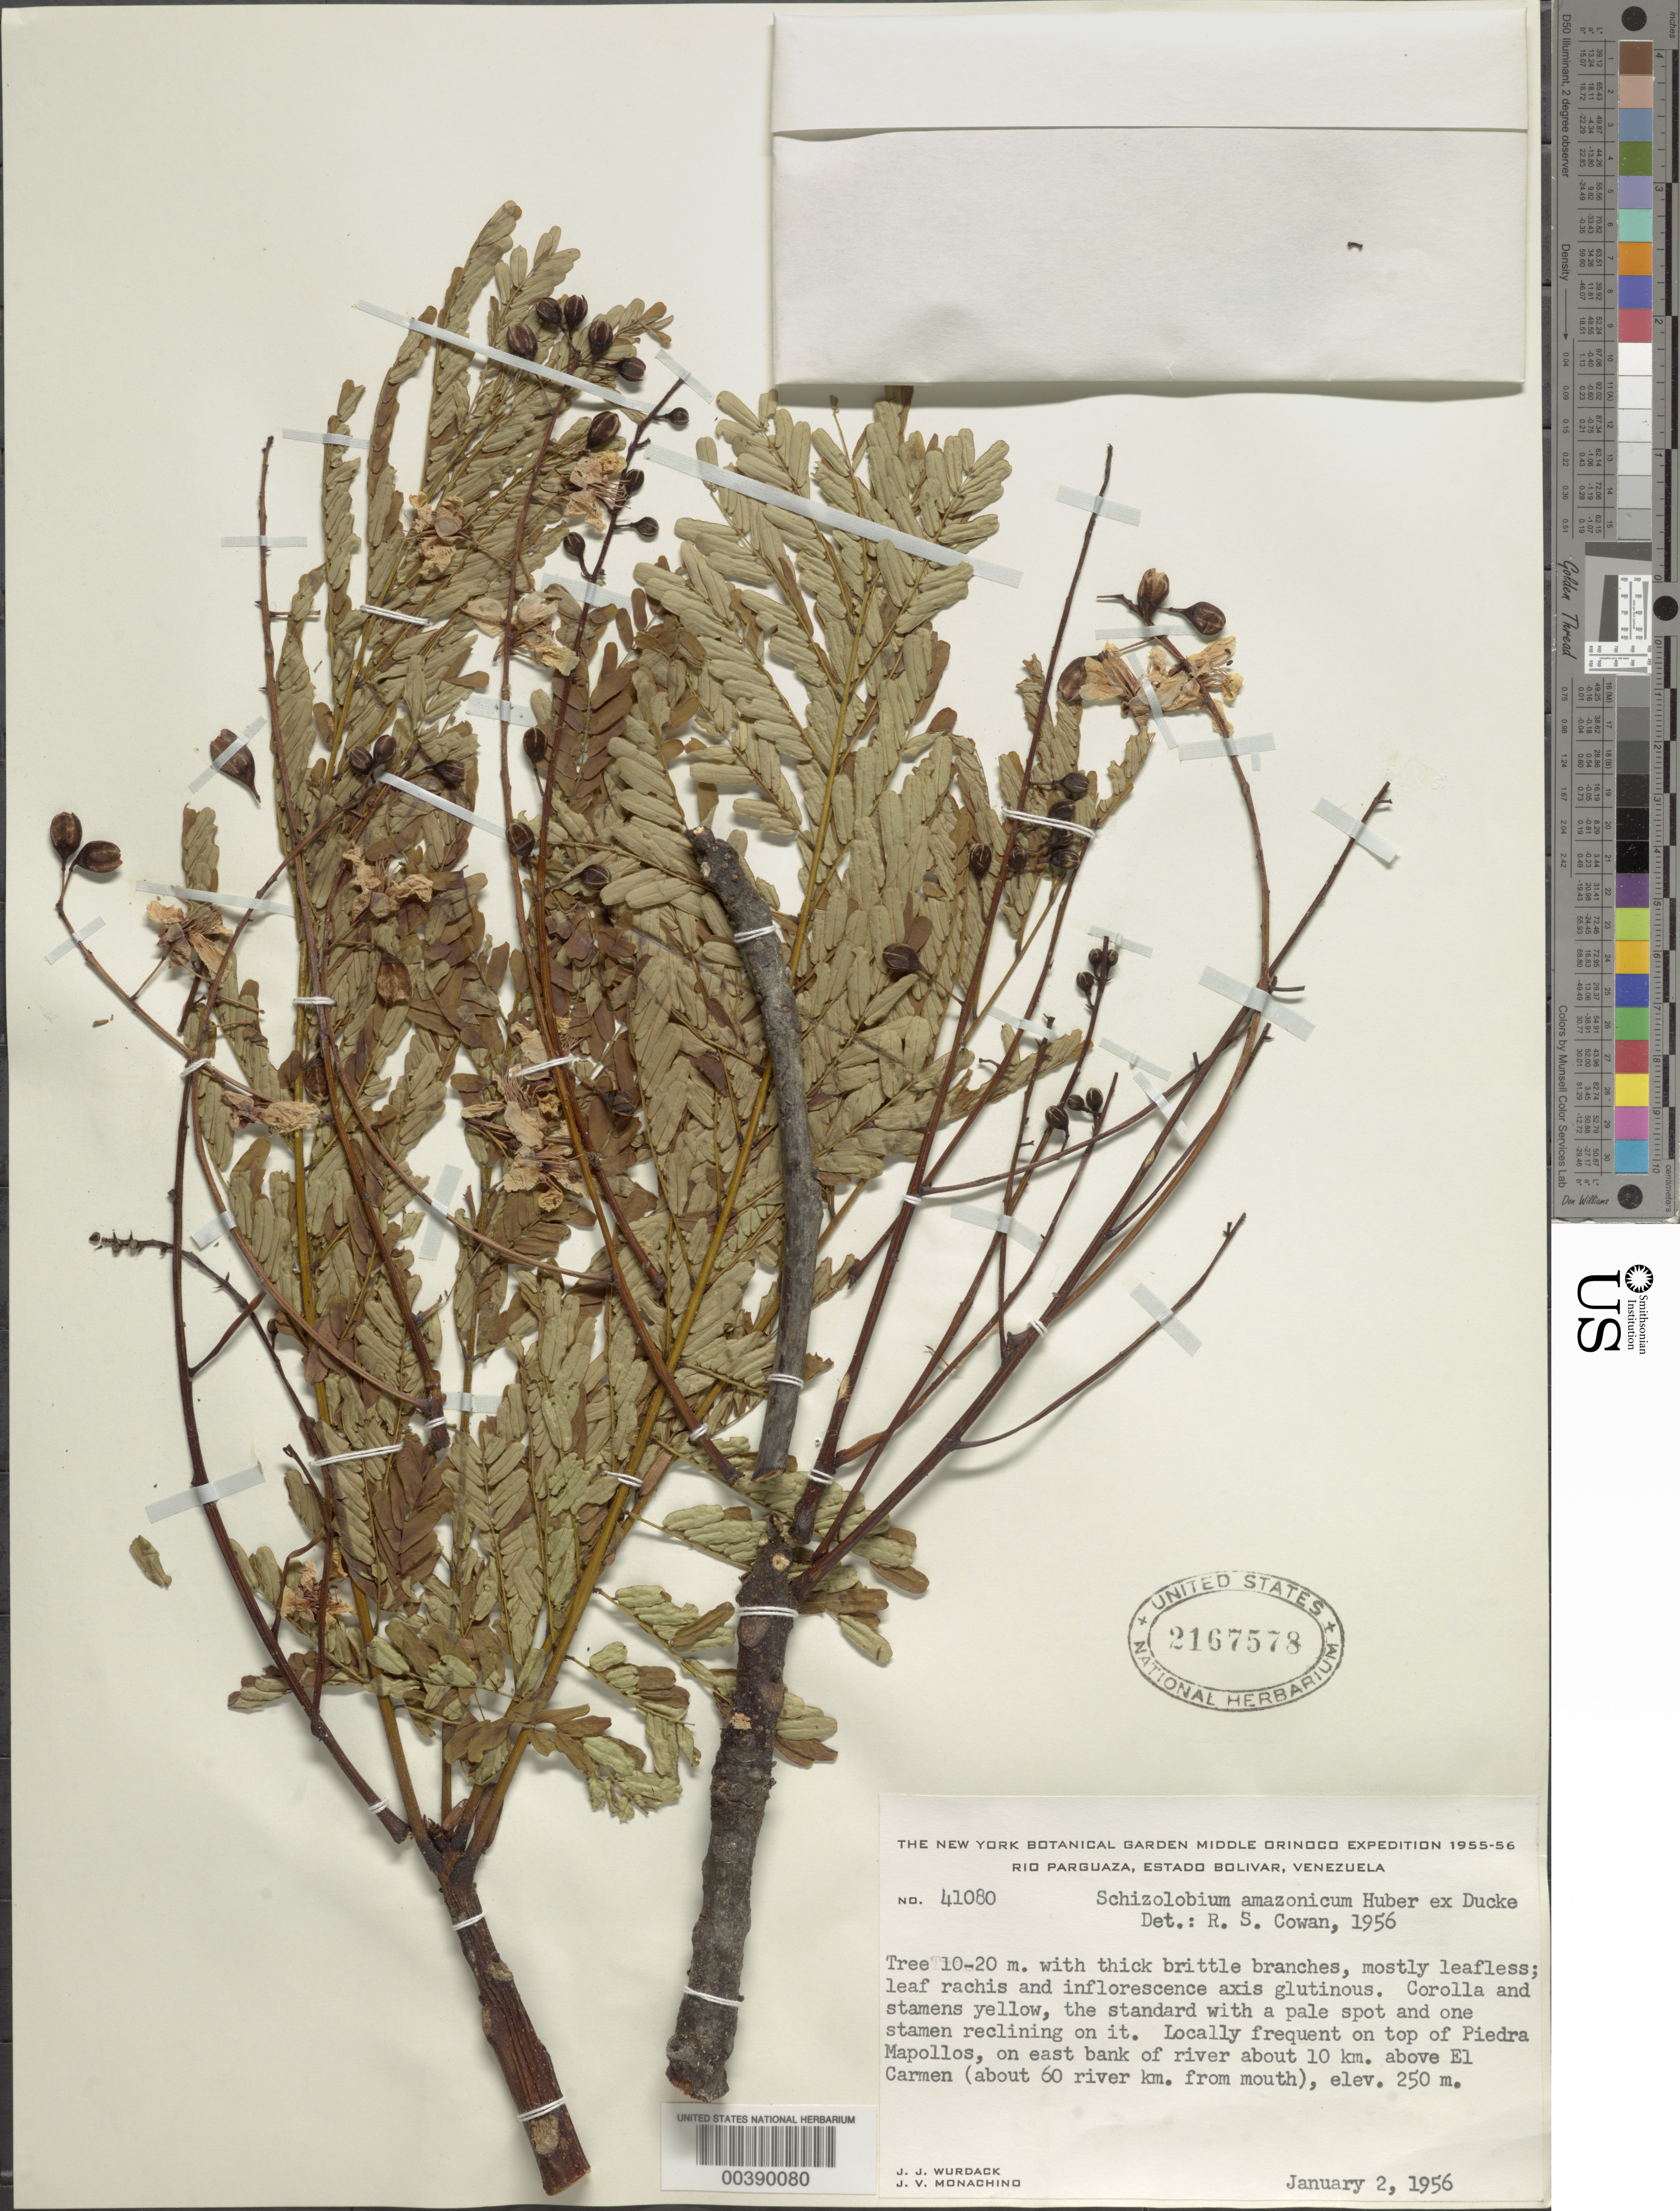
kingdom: Plantae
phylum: Tracheophyta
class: Magnoliopsida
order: Fabales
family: Fabaceae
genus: Schizolobium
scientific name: Schizolobium amazonicum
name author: Ducke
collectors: J. J. Wurdack & J. V. Monachino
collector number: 41080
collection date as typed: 02 Jan 1956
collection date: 1956-01-02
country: Venezuela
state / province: Bolivar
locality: On top of piedra mapollos, on e bank of river about 10 km above el carmen about 60 river km from mouth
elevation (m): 250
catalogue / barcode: US 2167578